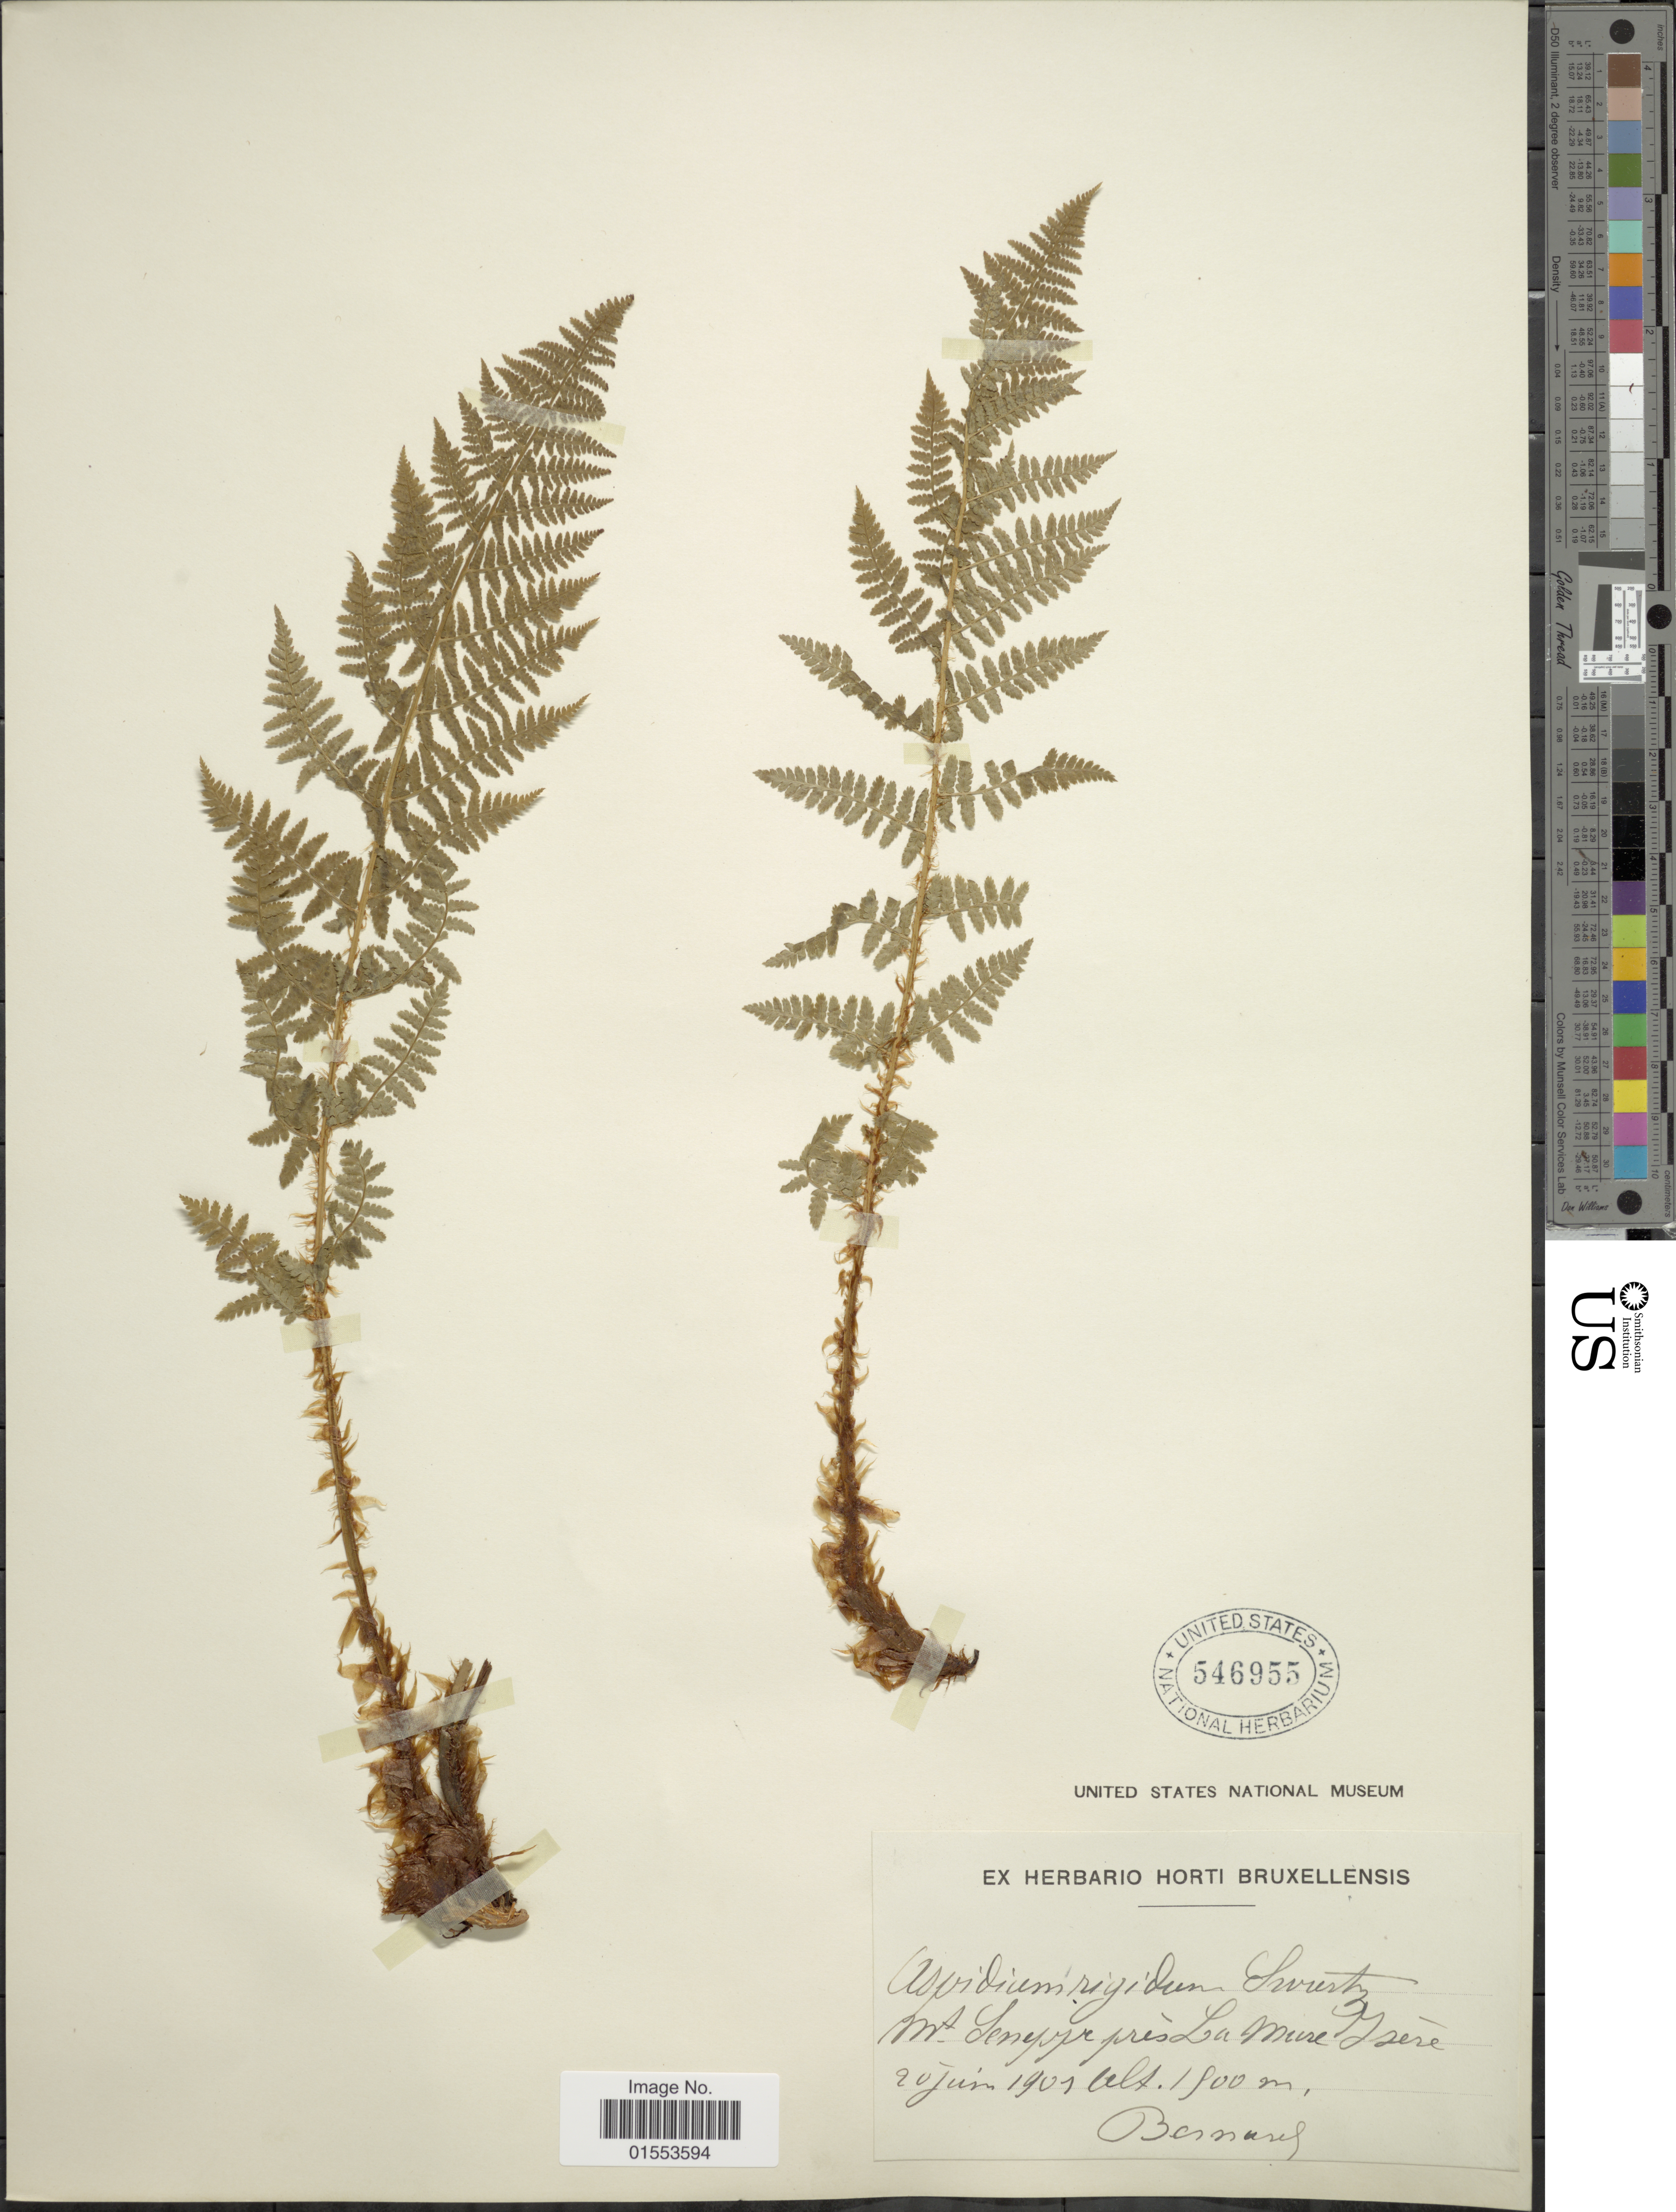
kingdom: Plantae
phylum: Tracheophyta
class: Polypodiopsida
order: Polypodiales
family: Dryopteridaceae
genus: Dryopteris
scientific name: Dryopteris rigida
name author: Underw.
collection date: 1901-06-20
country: France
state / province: Auvergne-Rhône-Alpes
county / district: Isère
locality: near La Mure Isère.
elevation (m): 1500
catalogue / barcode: US 546955